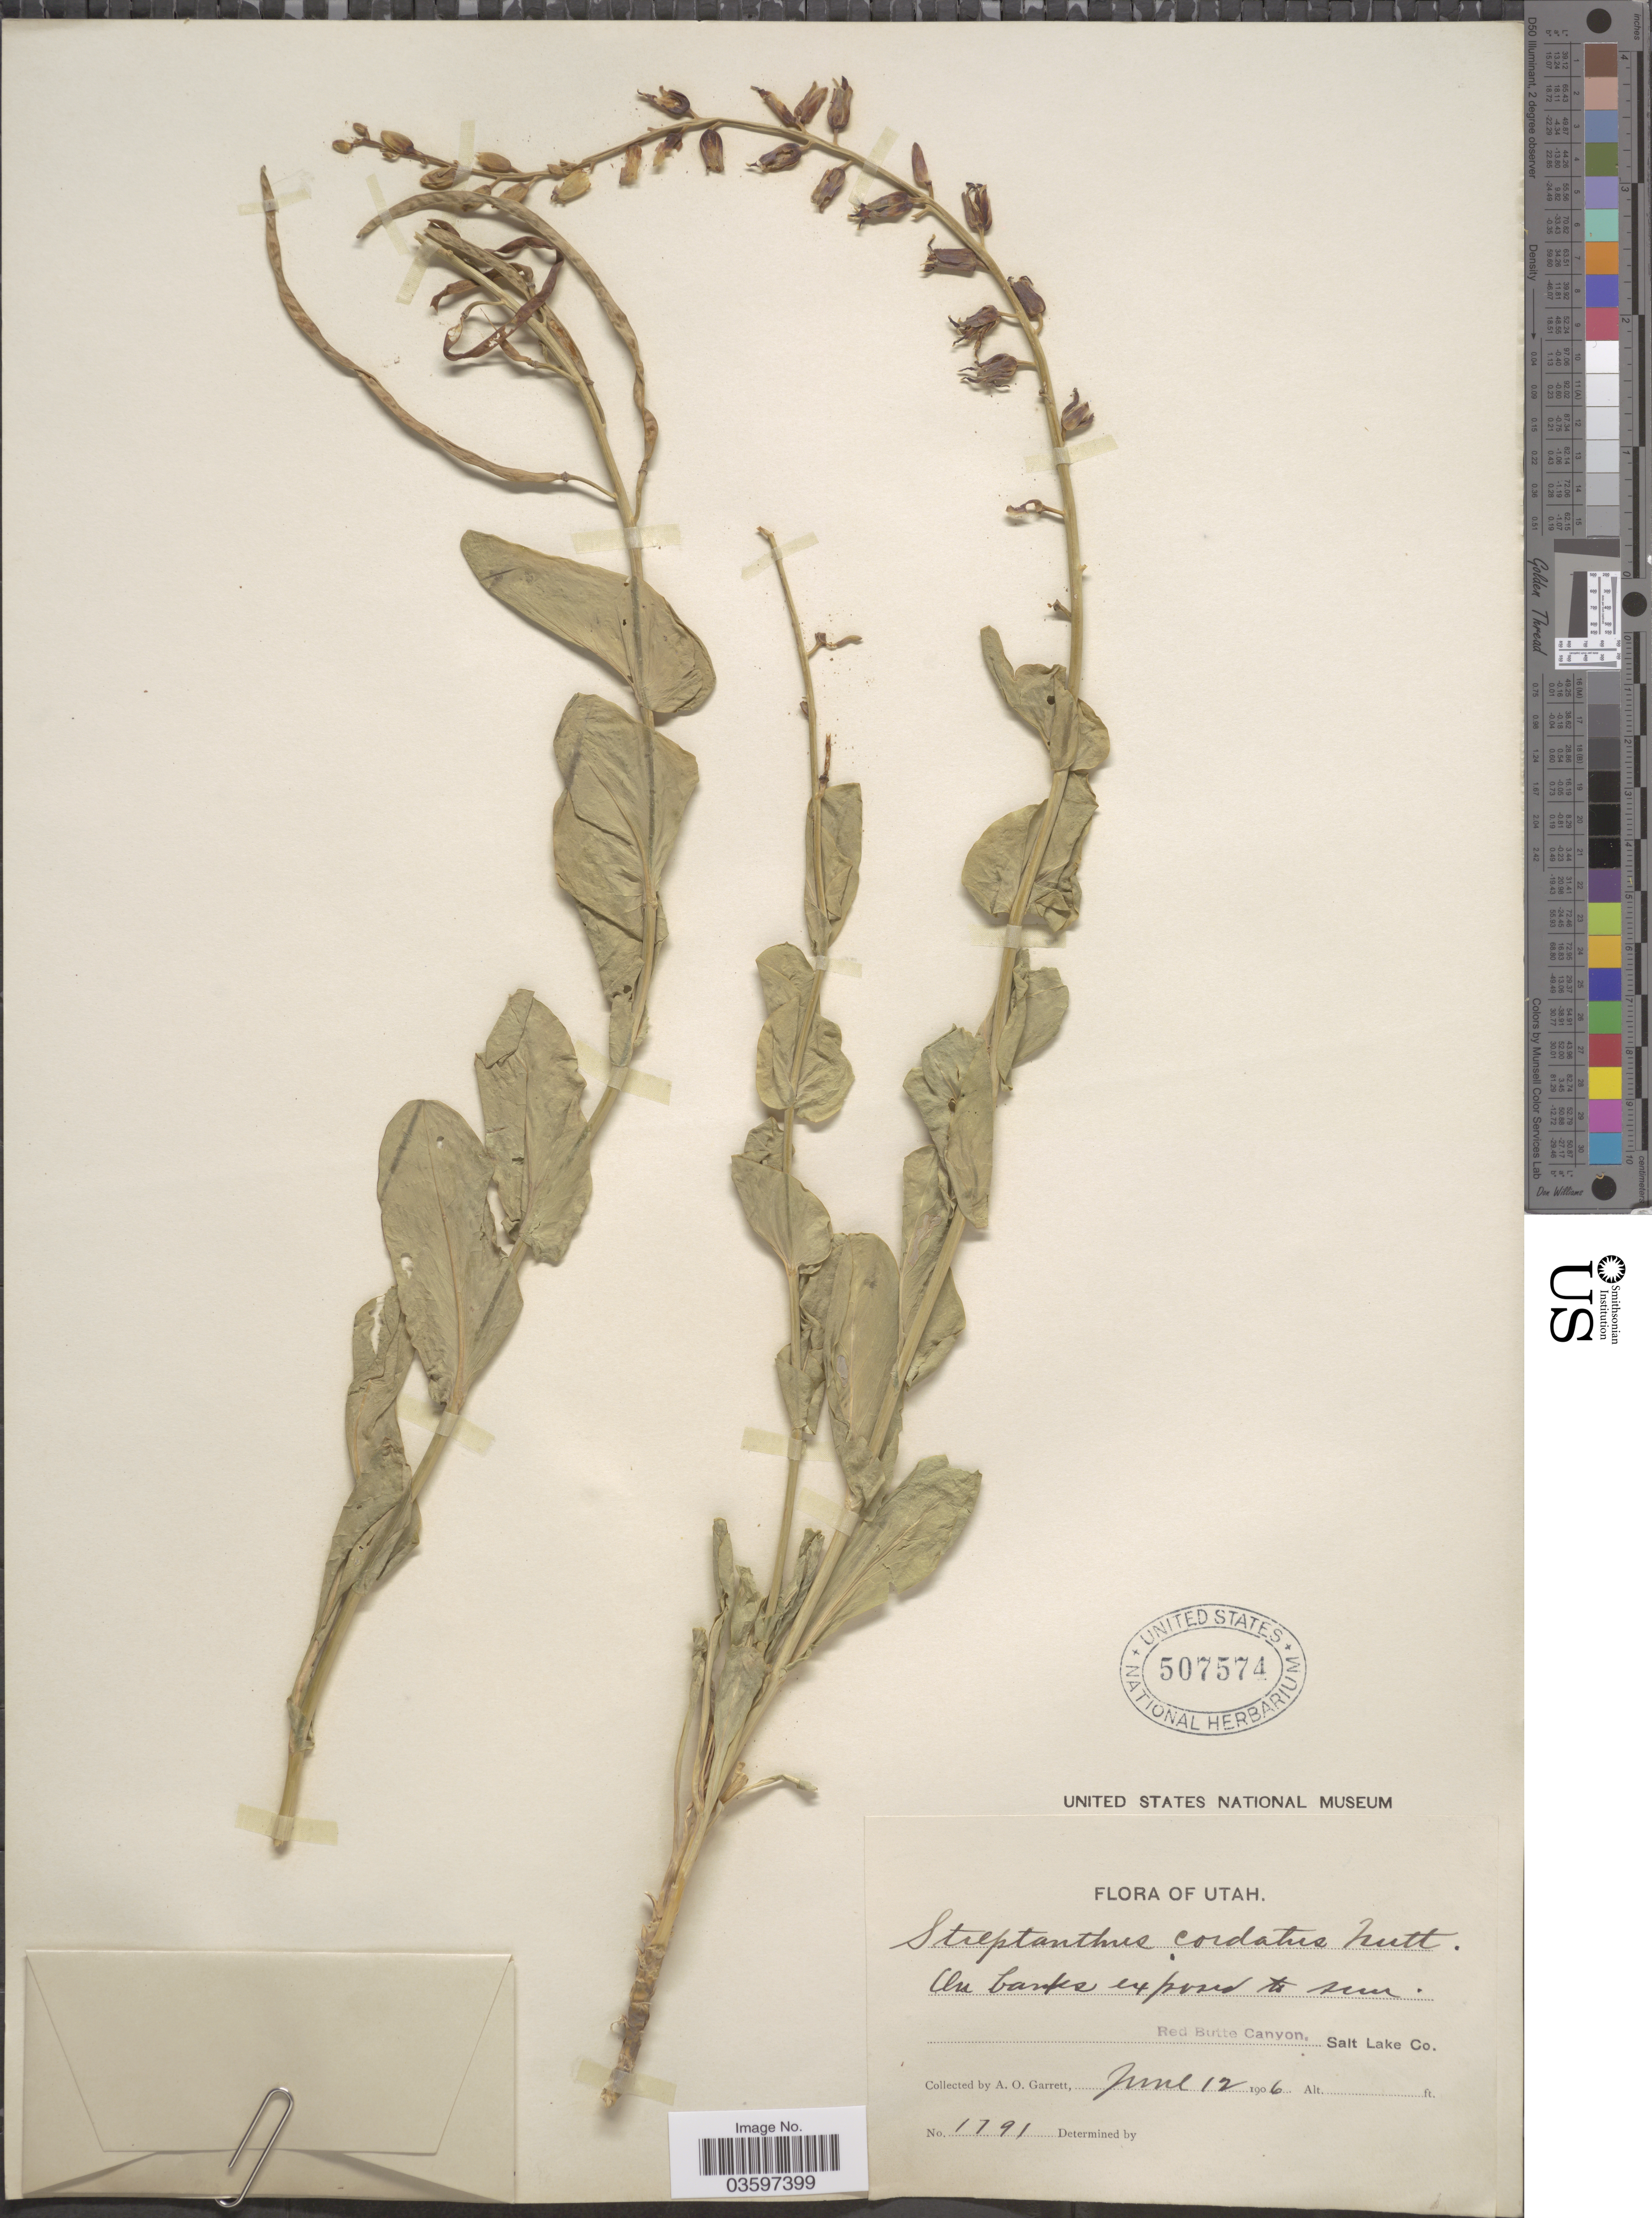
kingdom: Plantae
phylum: Tracheophyta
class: Magnoliopsida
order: Brassicales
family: Brassicaceae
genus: Streptanthus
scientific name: Streptanthus cordatus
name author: Nutt. ex Torr. & A. Gray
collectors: A. O. Garrett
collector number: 1791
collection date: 1906-06-12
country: United States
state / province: Utah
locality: Red Butte Canyon, Salt Lake Co.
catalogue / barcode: US 507574